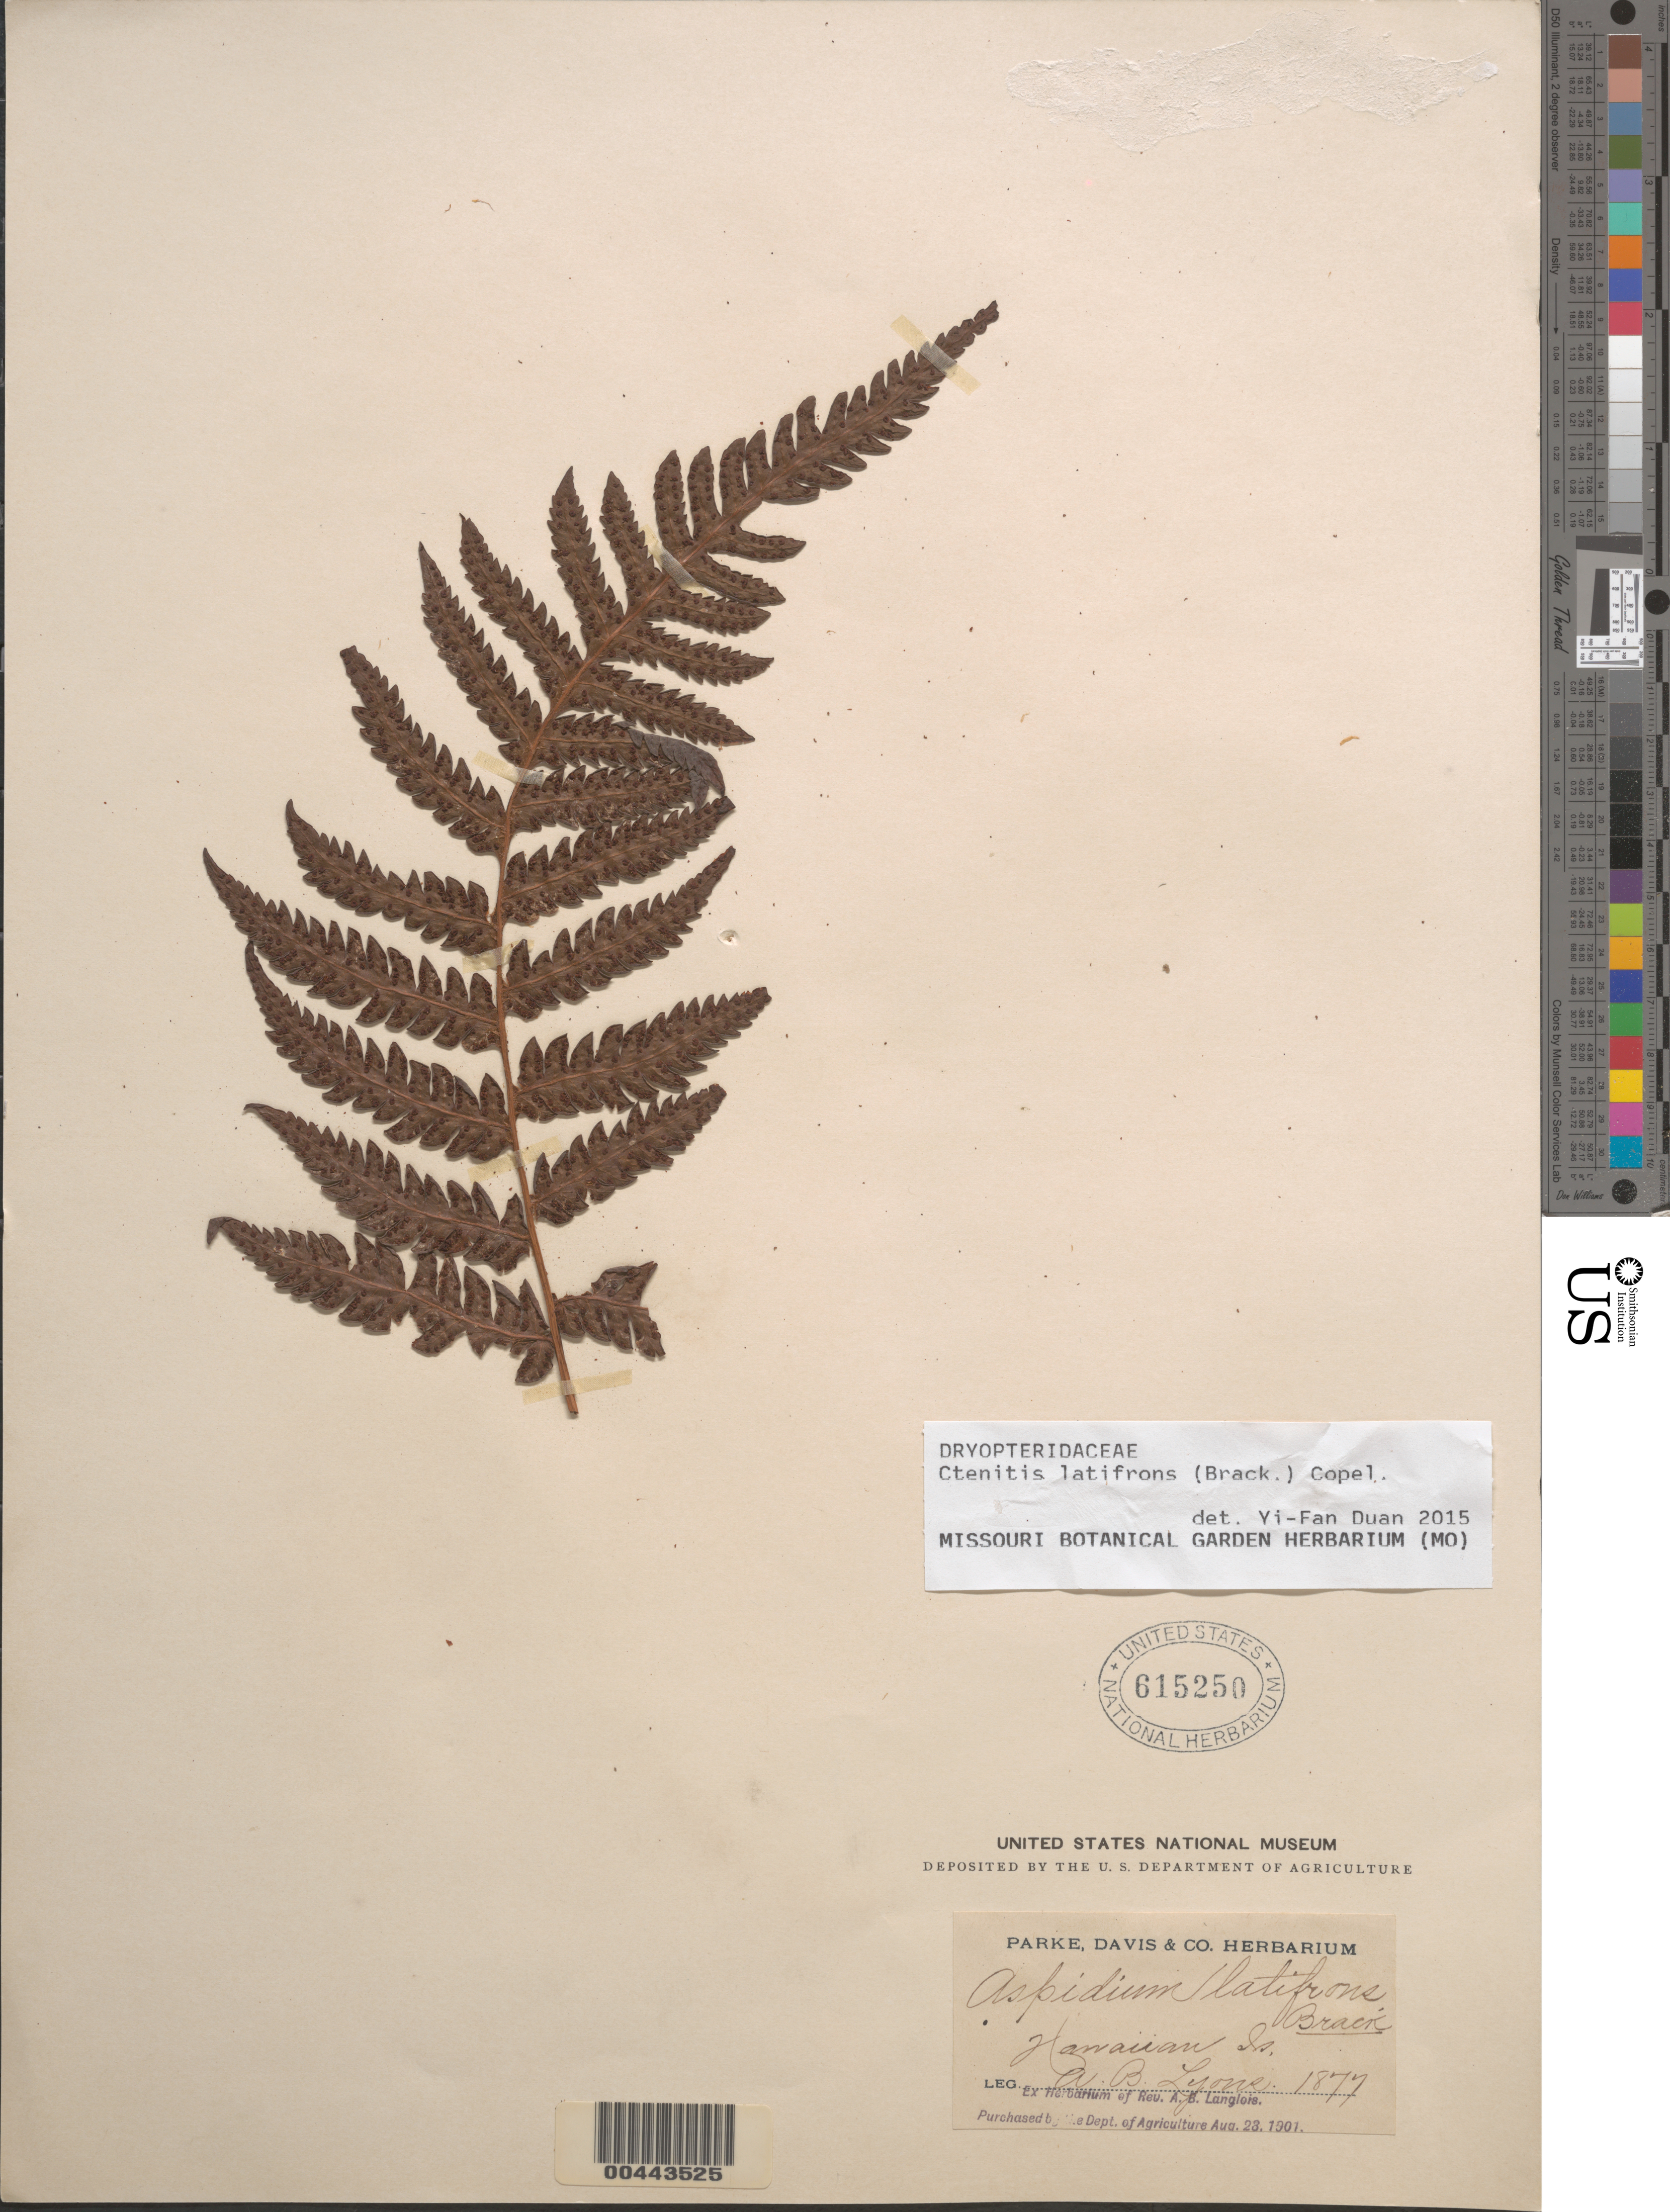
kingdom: Plantae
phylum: Tracheophyta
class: Polypodiopsida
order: Polypodiales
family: Dryopteridaceae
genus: Ctenitis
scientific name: Ctenitis latifrons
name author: (Brack.) Copel.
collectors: A. B. Lyons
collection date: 1877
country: United States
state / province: Hawaii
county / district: Hawaii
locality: Hawaiian Is.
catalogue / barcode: US 615250